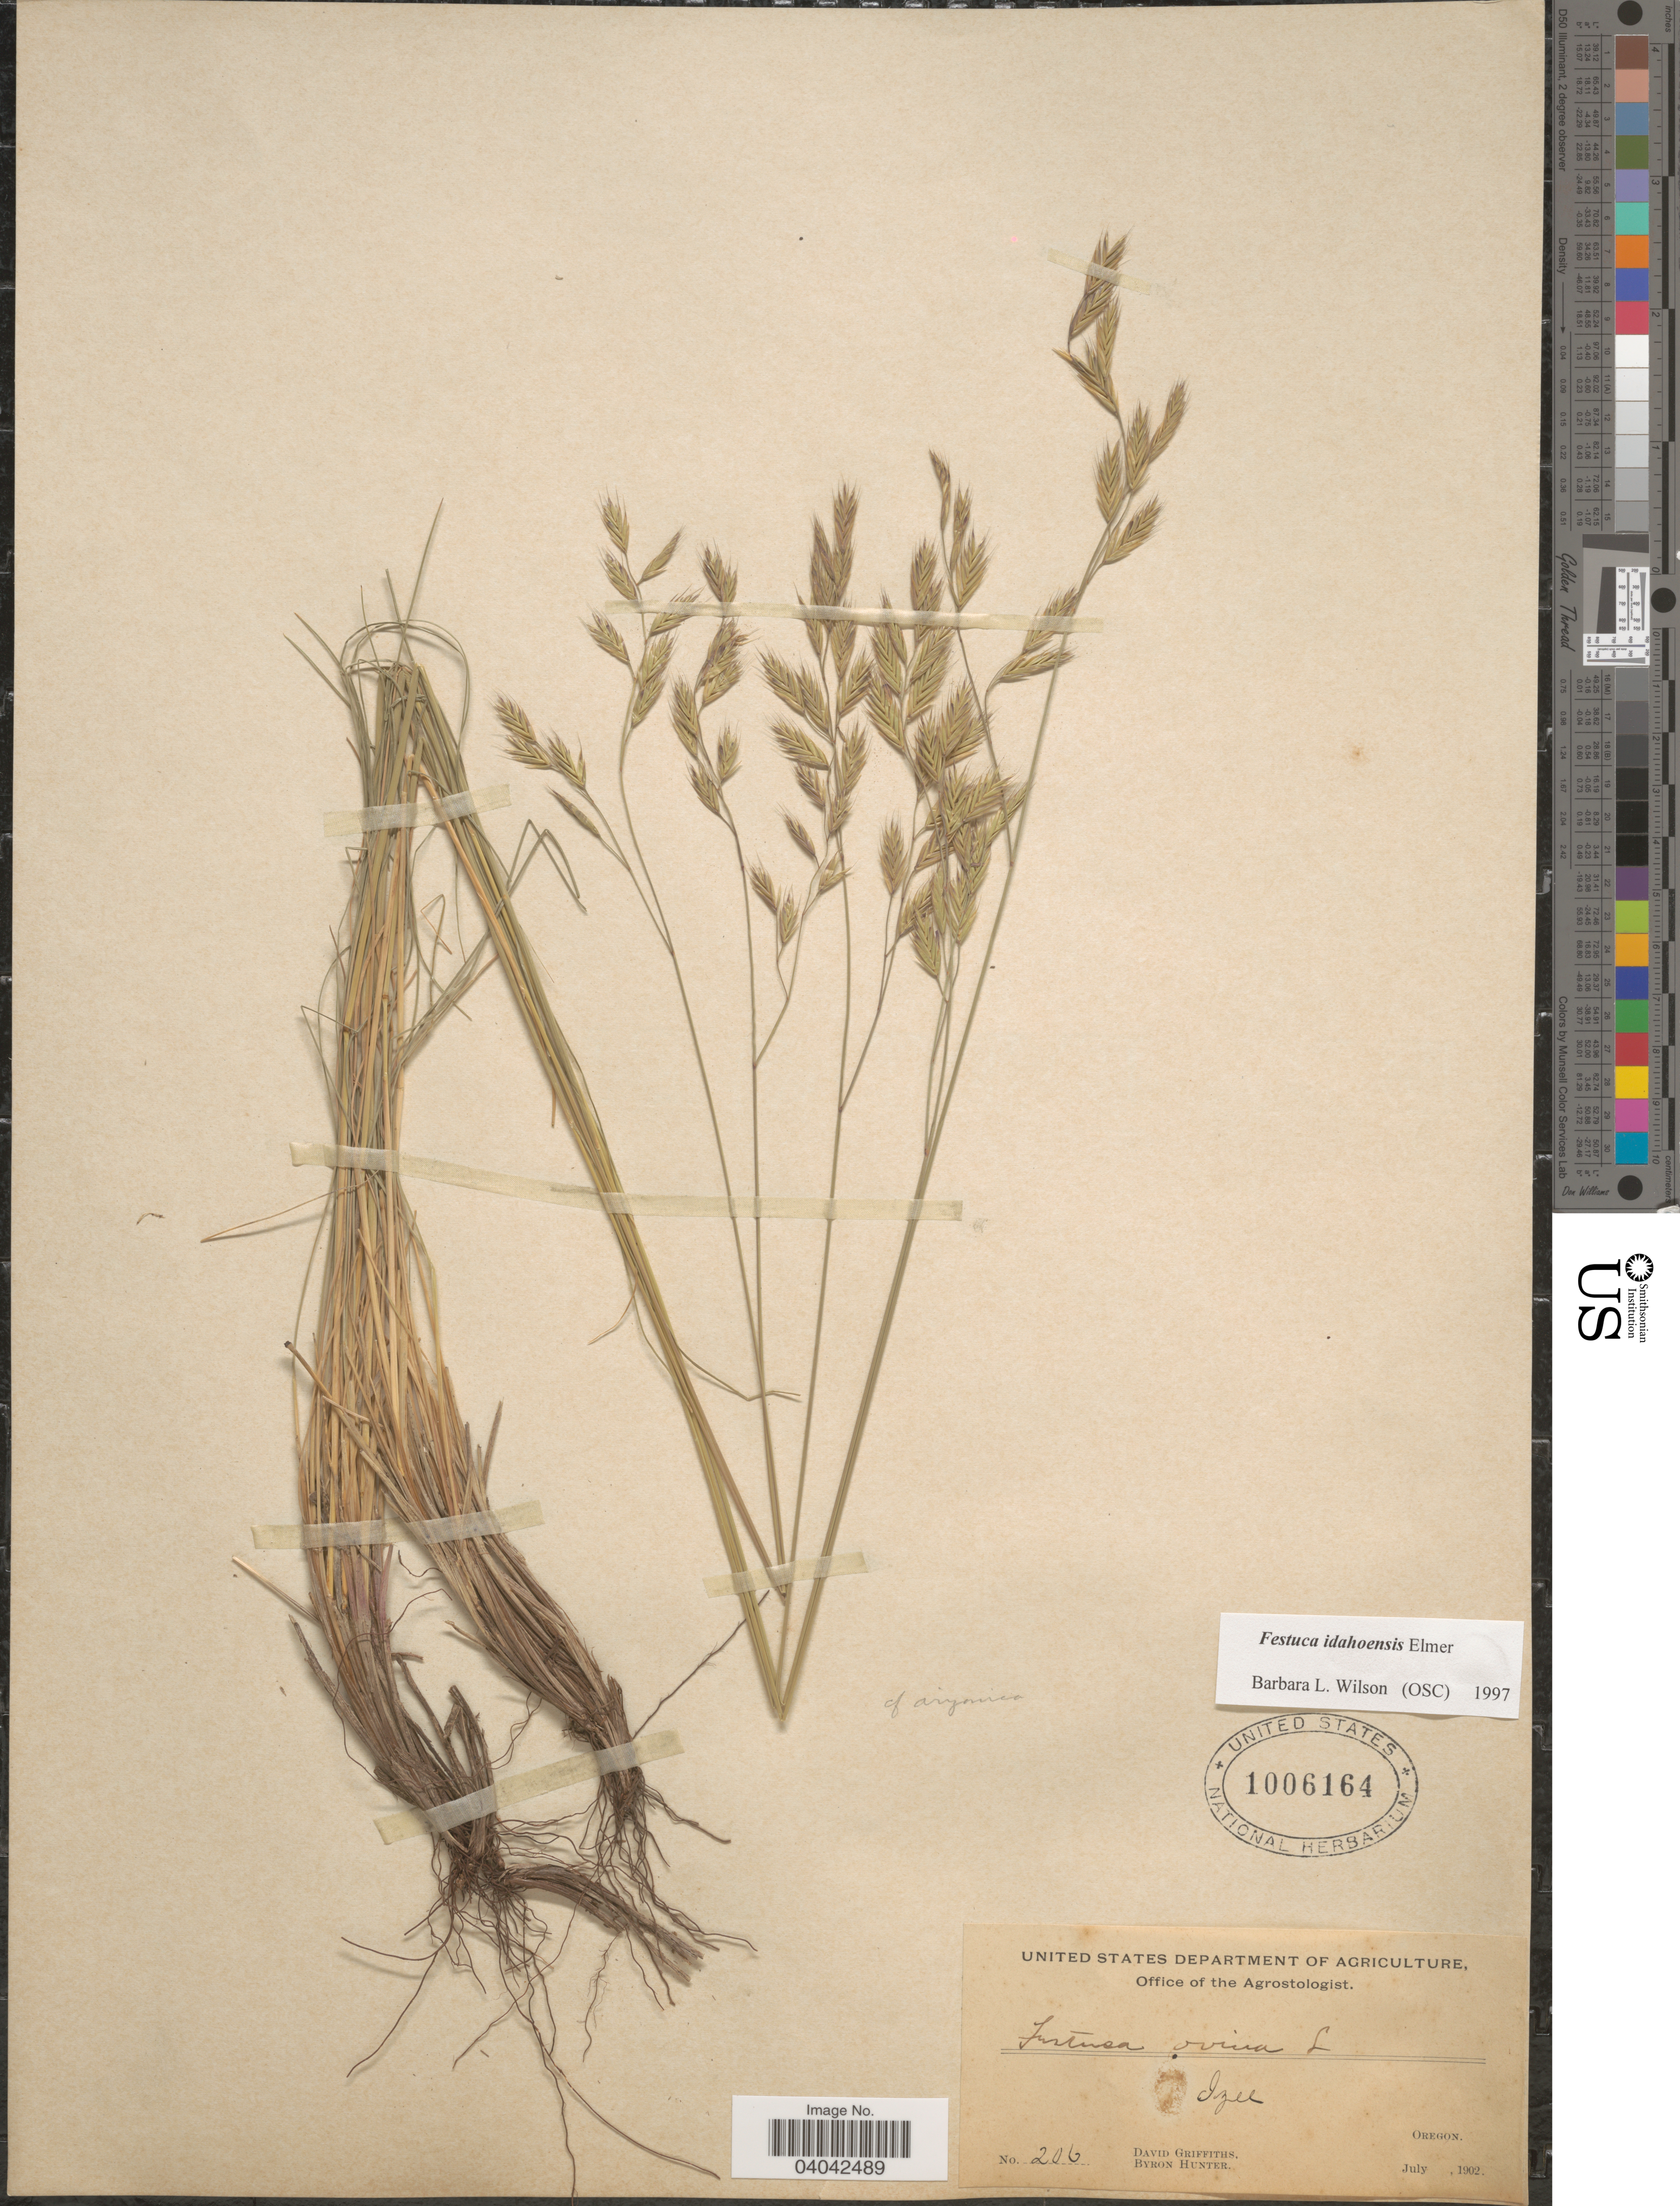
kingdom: Plantae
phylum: Tracheophyta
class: Liliopsida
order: Poales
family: Poaceae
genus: Festuca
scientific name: Festuca idahoensis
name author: Elmer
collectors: D. Griffiths & B. Hunter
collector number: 206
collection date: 1902-07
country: United States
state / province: Oregon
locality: Izee.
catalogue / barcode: US 1006164